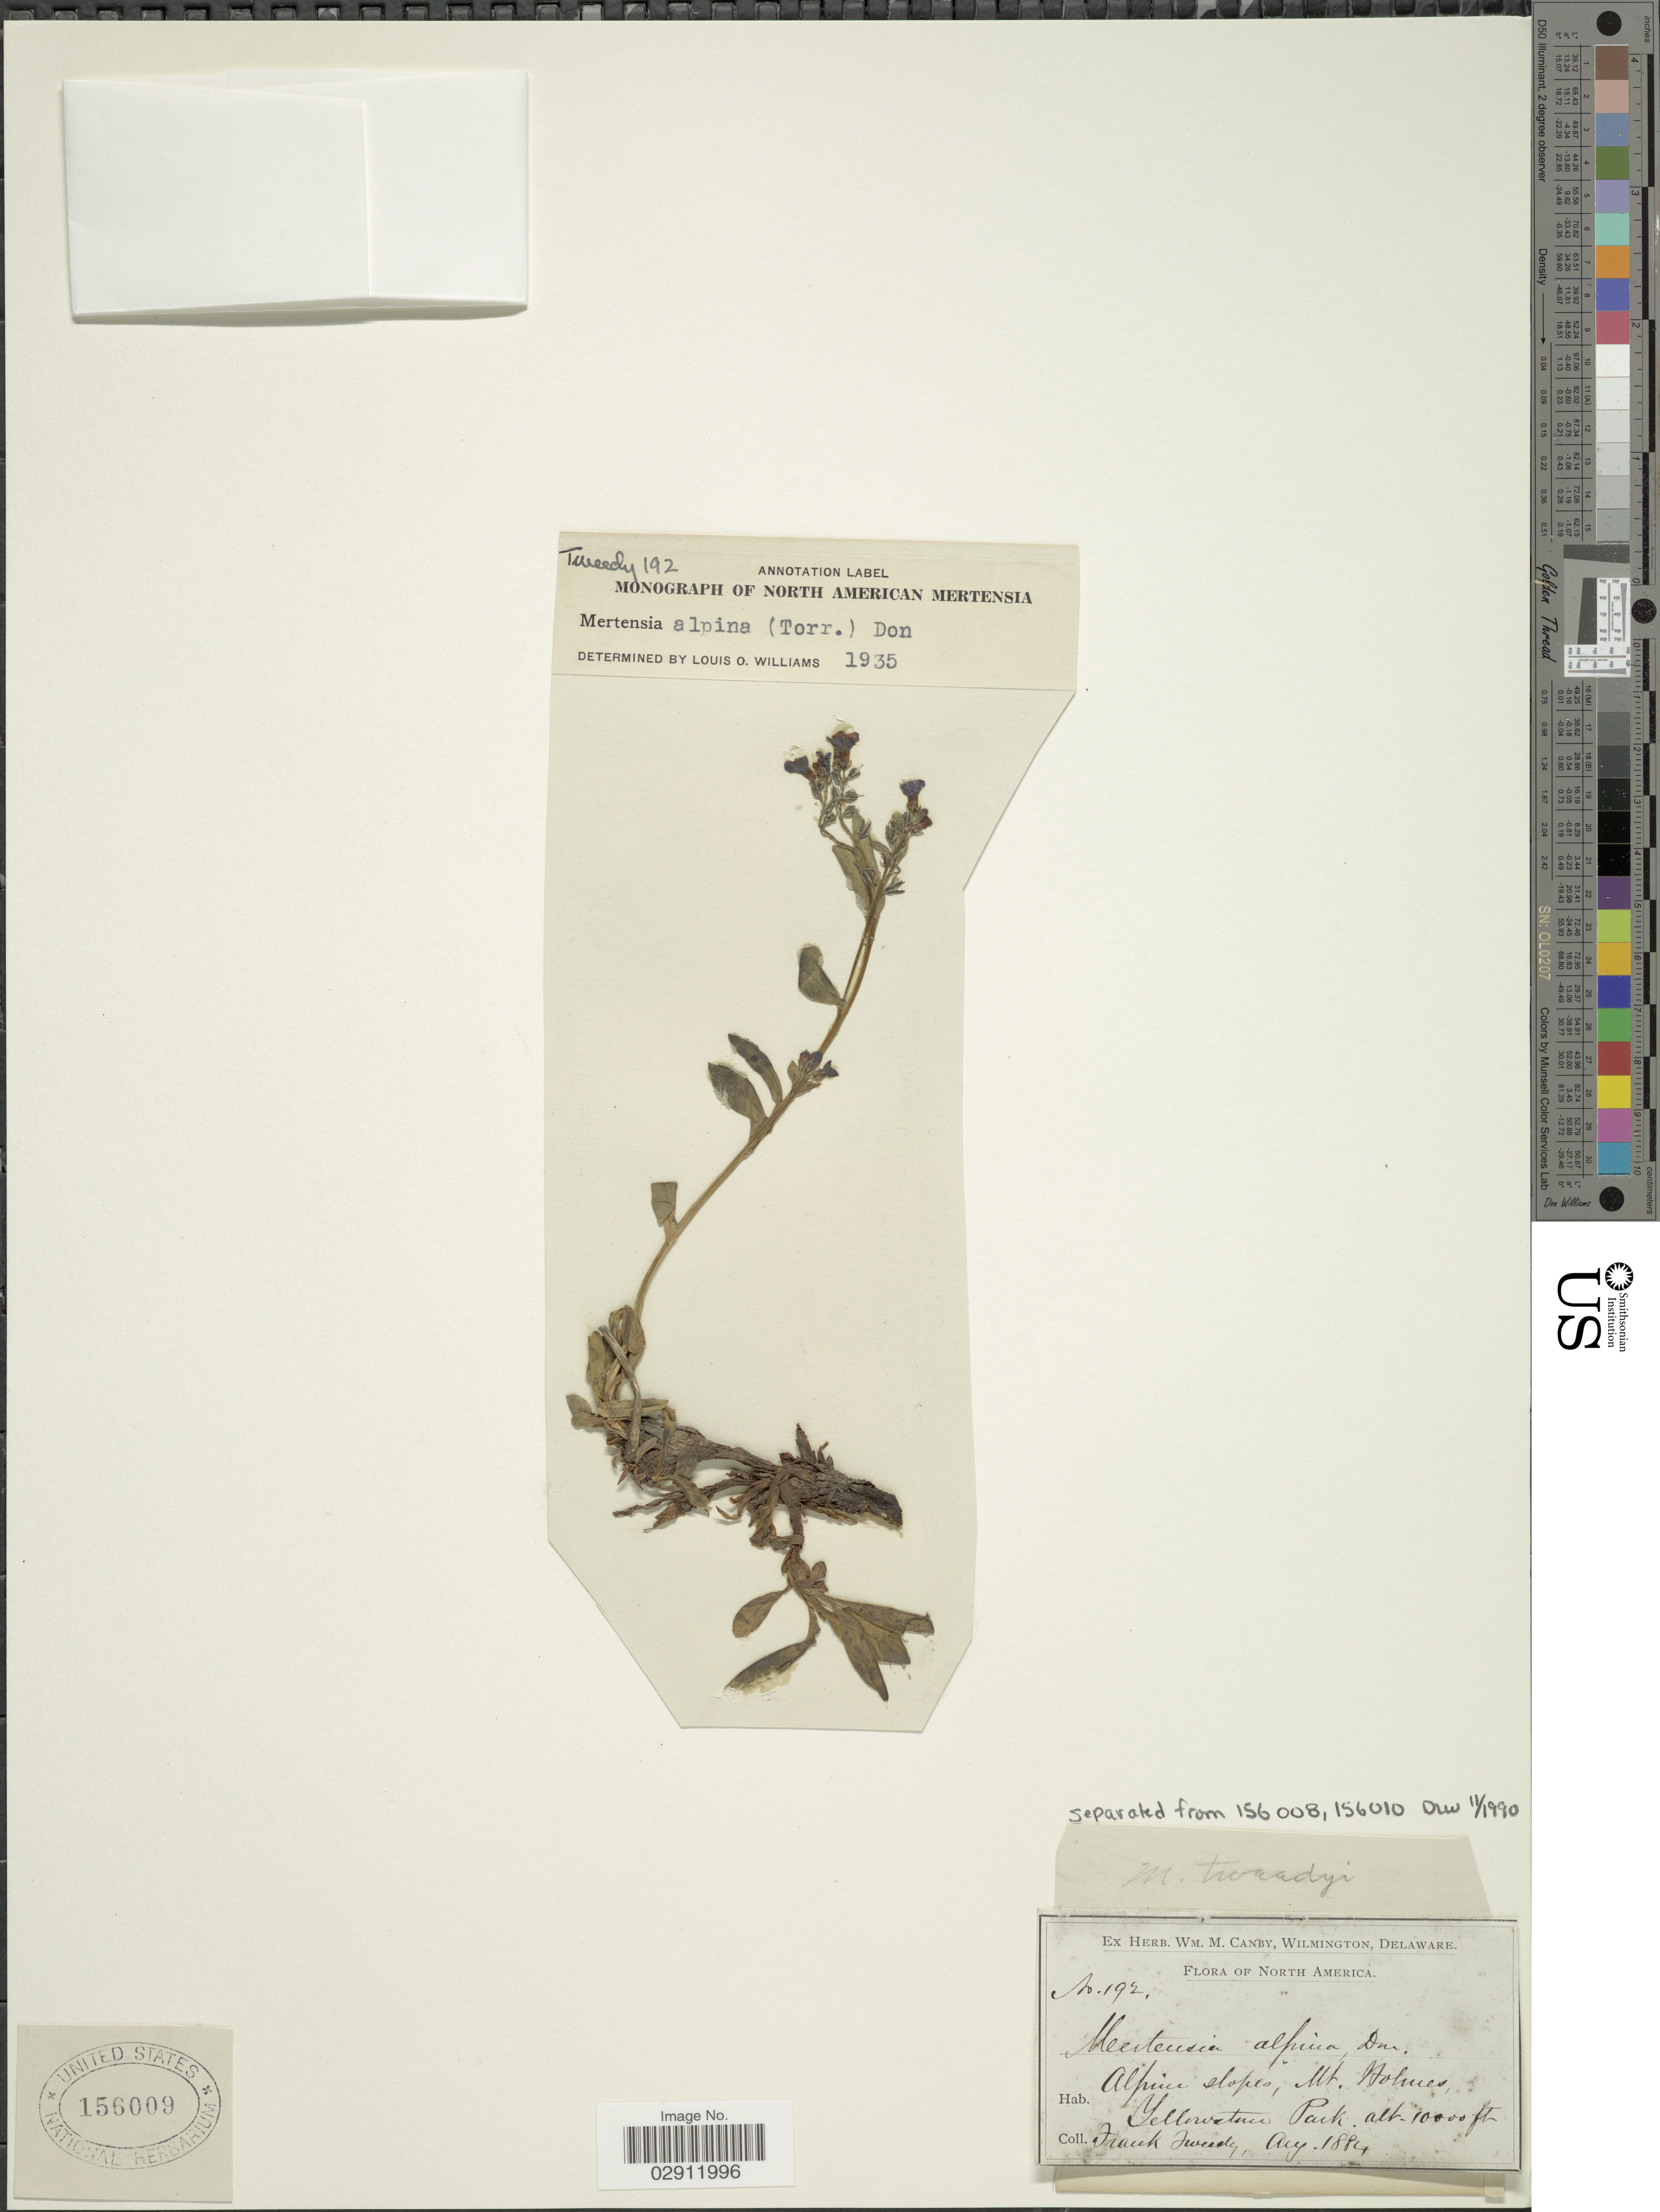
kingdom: Plantae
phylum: Tracheophyta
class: Magnoliopsida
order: Boraginales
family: Boraginaceae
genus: Mertensia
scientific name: Mertensia alpina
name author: (Torr.) G. Don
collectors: F. Tweedy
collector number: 192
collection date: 1884-08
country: United States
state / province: Wyoming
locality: Alpine slopes, Mt. Holmes, Yellowstone Park.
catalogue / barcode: US 156009